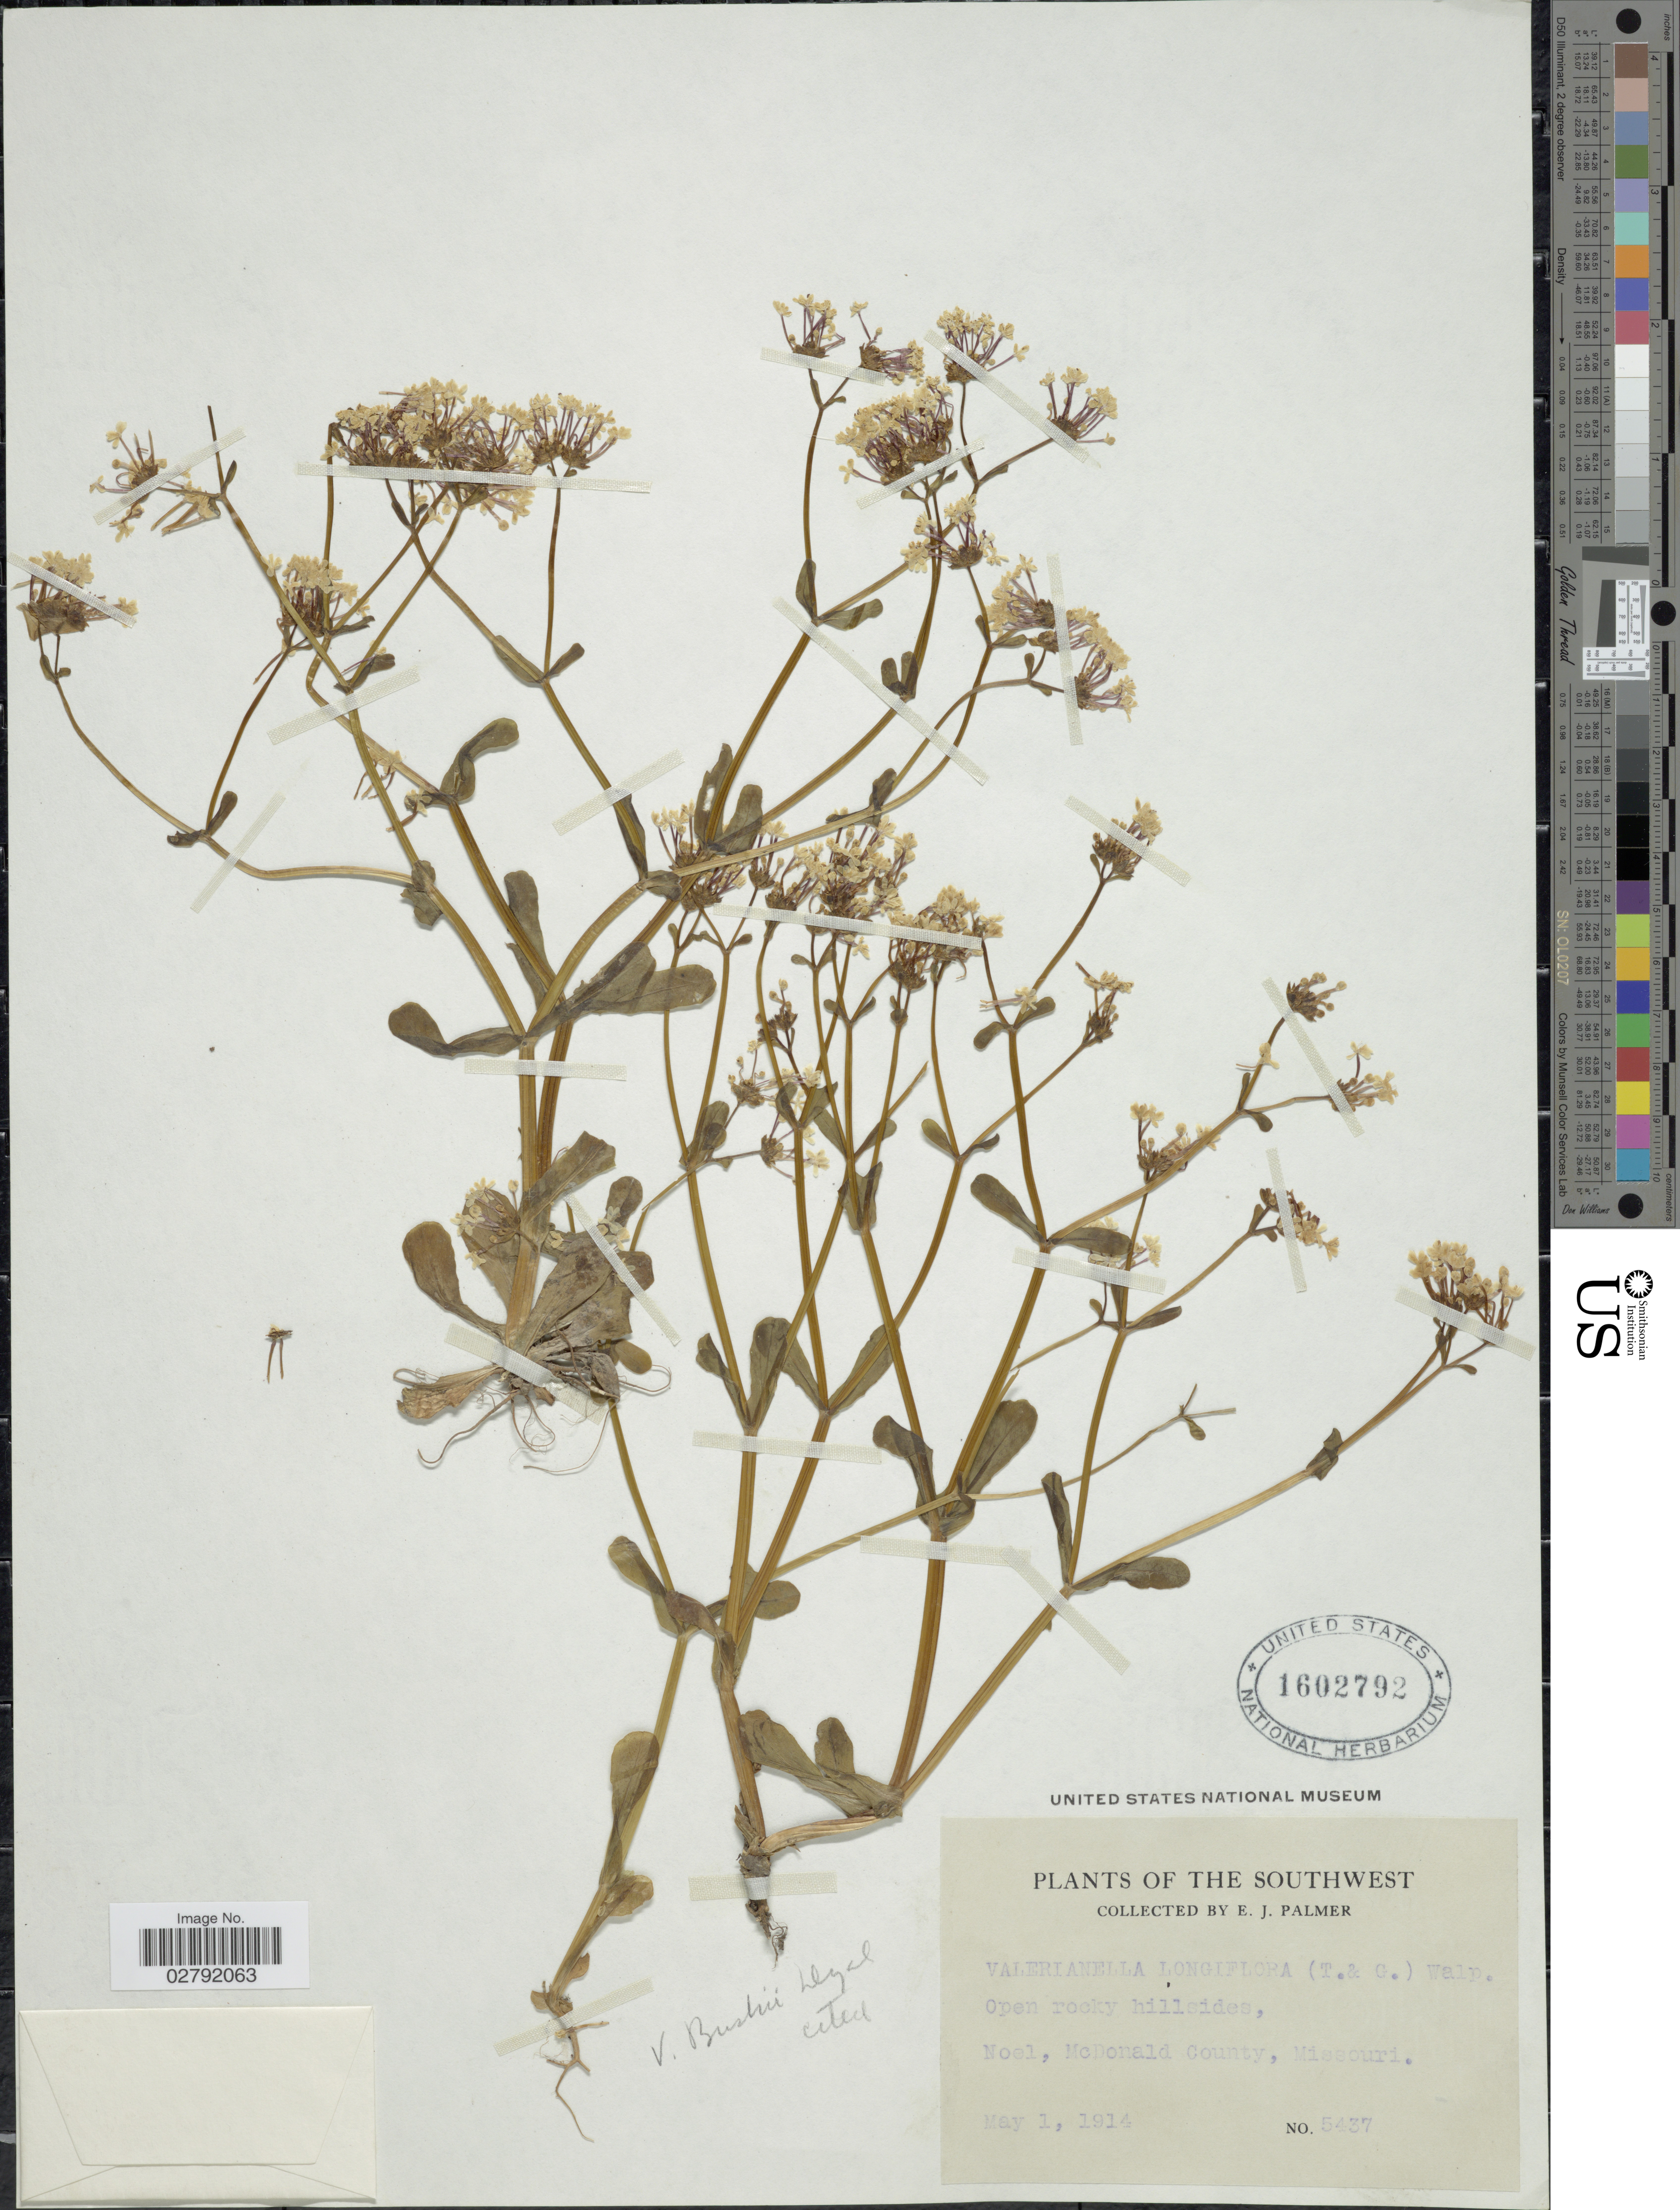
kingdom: Plantae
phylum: Tracheophyta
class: Magnoliopsida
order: Dipsacales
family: Caprifoliaceae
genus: Valerianella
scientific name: Valerianella bushii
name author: Dyal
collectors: E. J. Palmer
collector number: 5437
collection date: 1914-05-01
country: United States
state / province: Missouri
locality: The Southwest. Noel, McDonald County.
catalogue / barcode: US 1602792